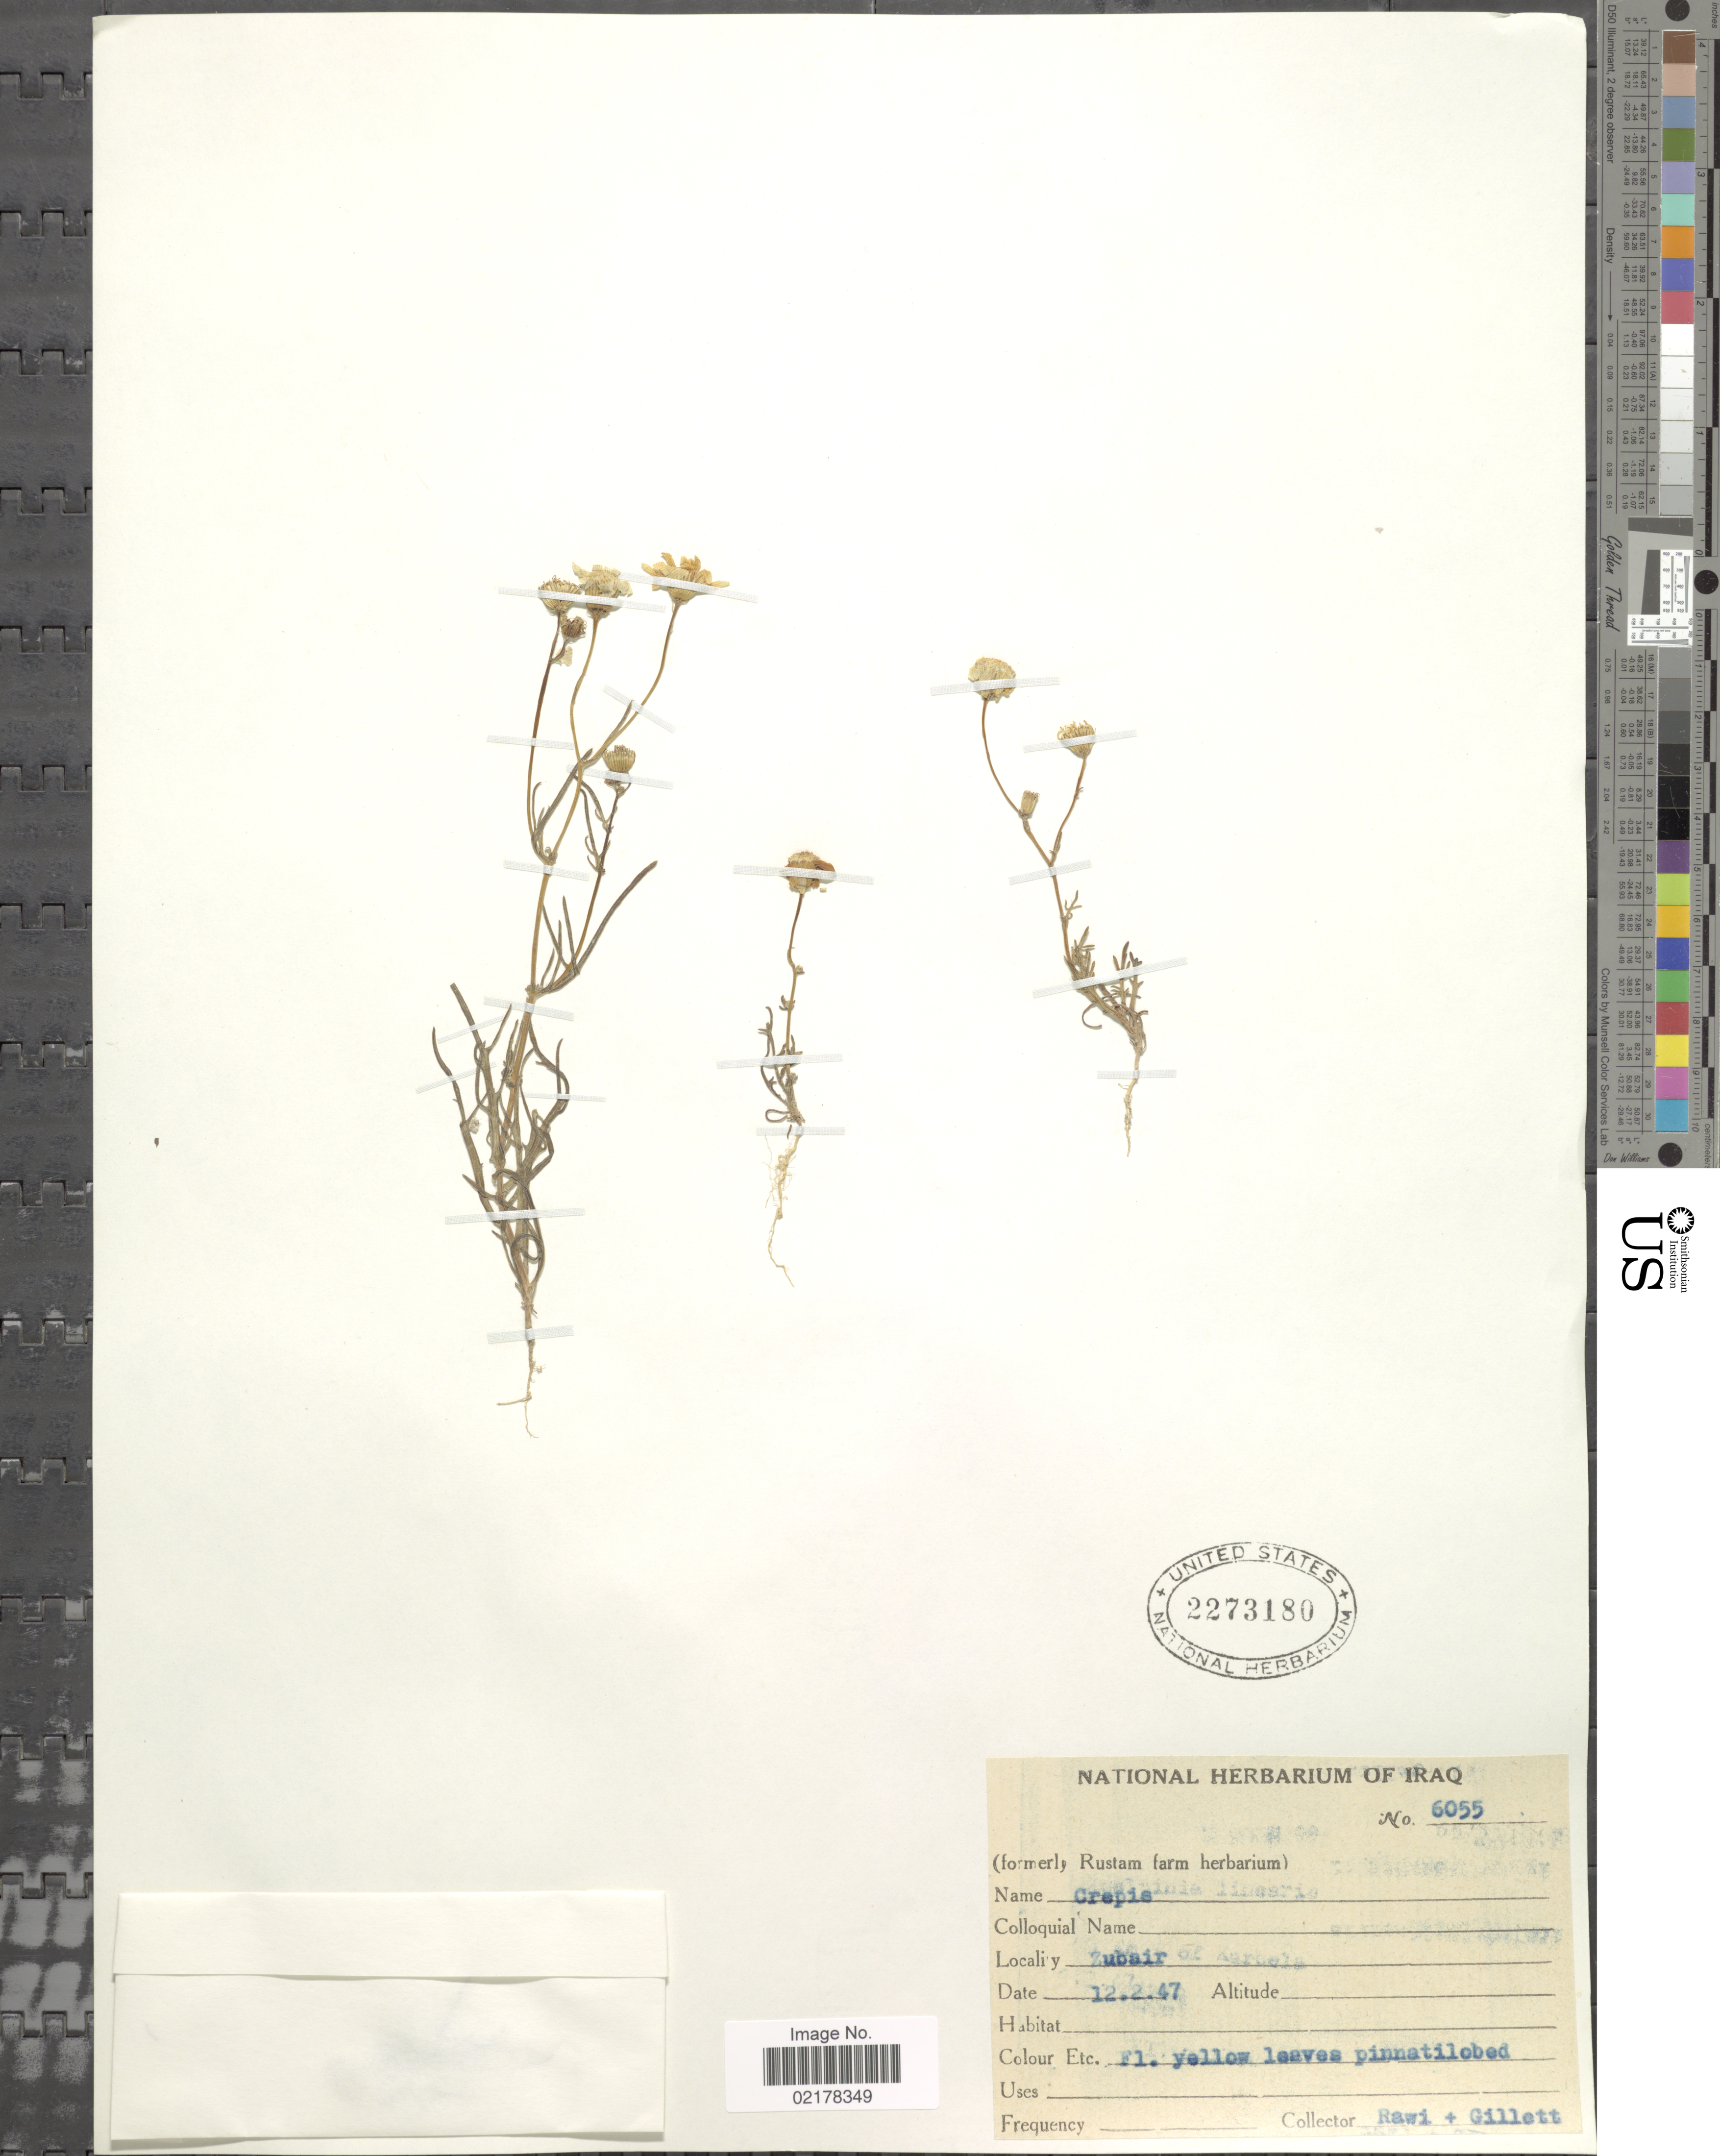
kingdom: Plantae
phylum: Tracheophyta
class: Magnoliopsida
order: Asterales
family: Asteraceae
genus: Crepis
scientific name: Crepis sp.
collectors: -. Rawi & Gillett, --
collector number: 6055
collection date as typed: Transcribed d/m/y: 12/2/47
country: Iraq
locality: Zubair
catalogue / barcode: US 2273180